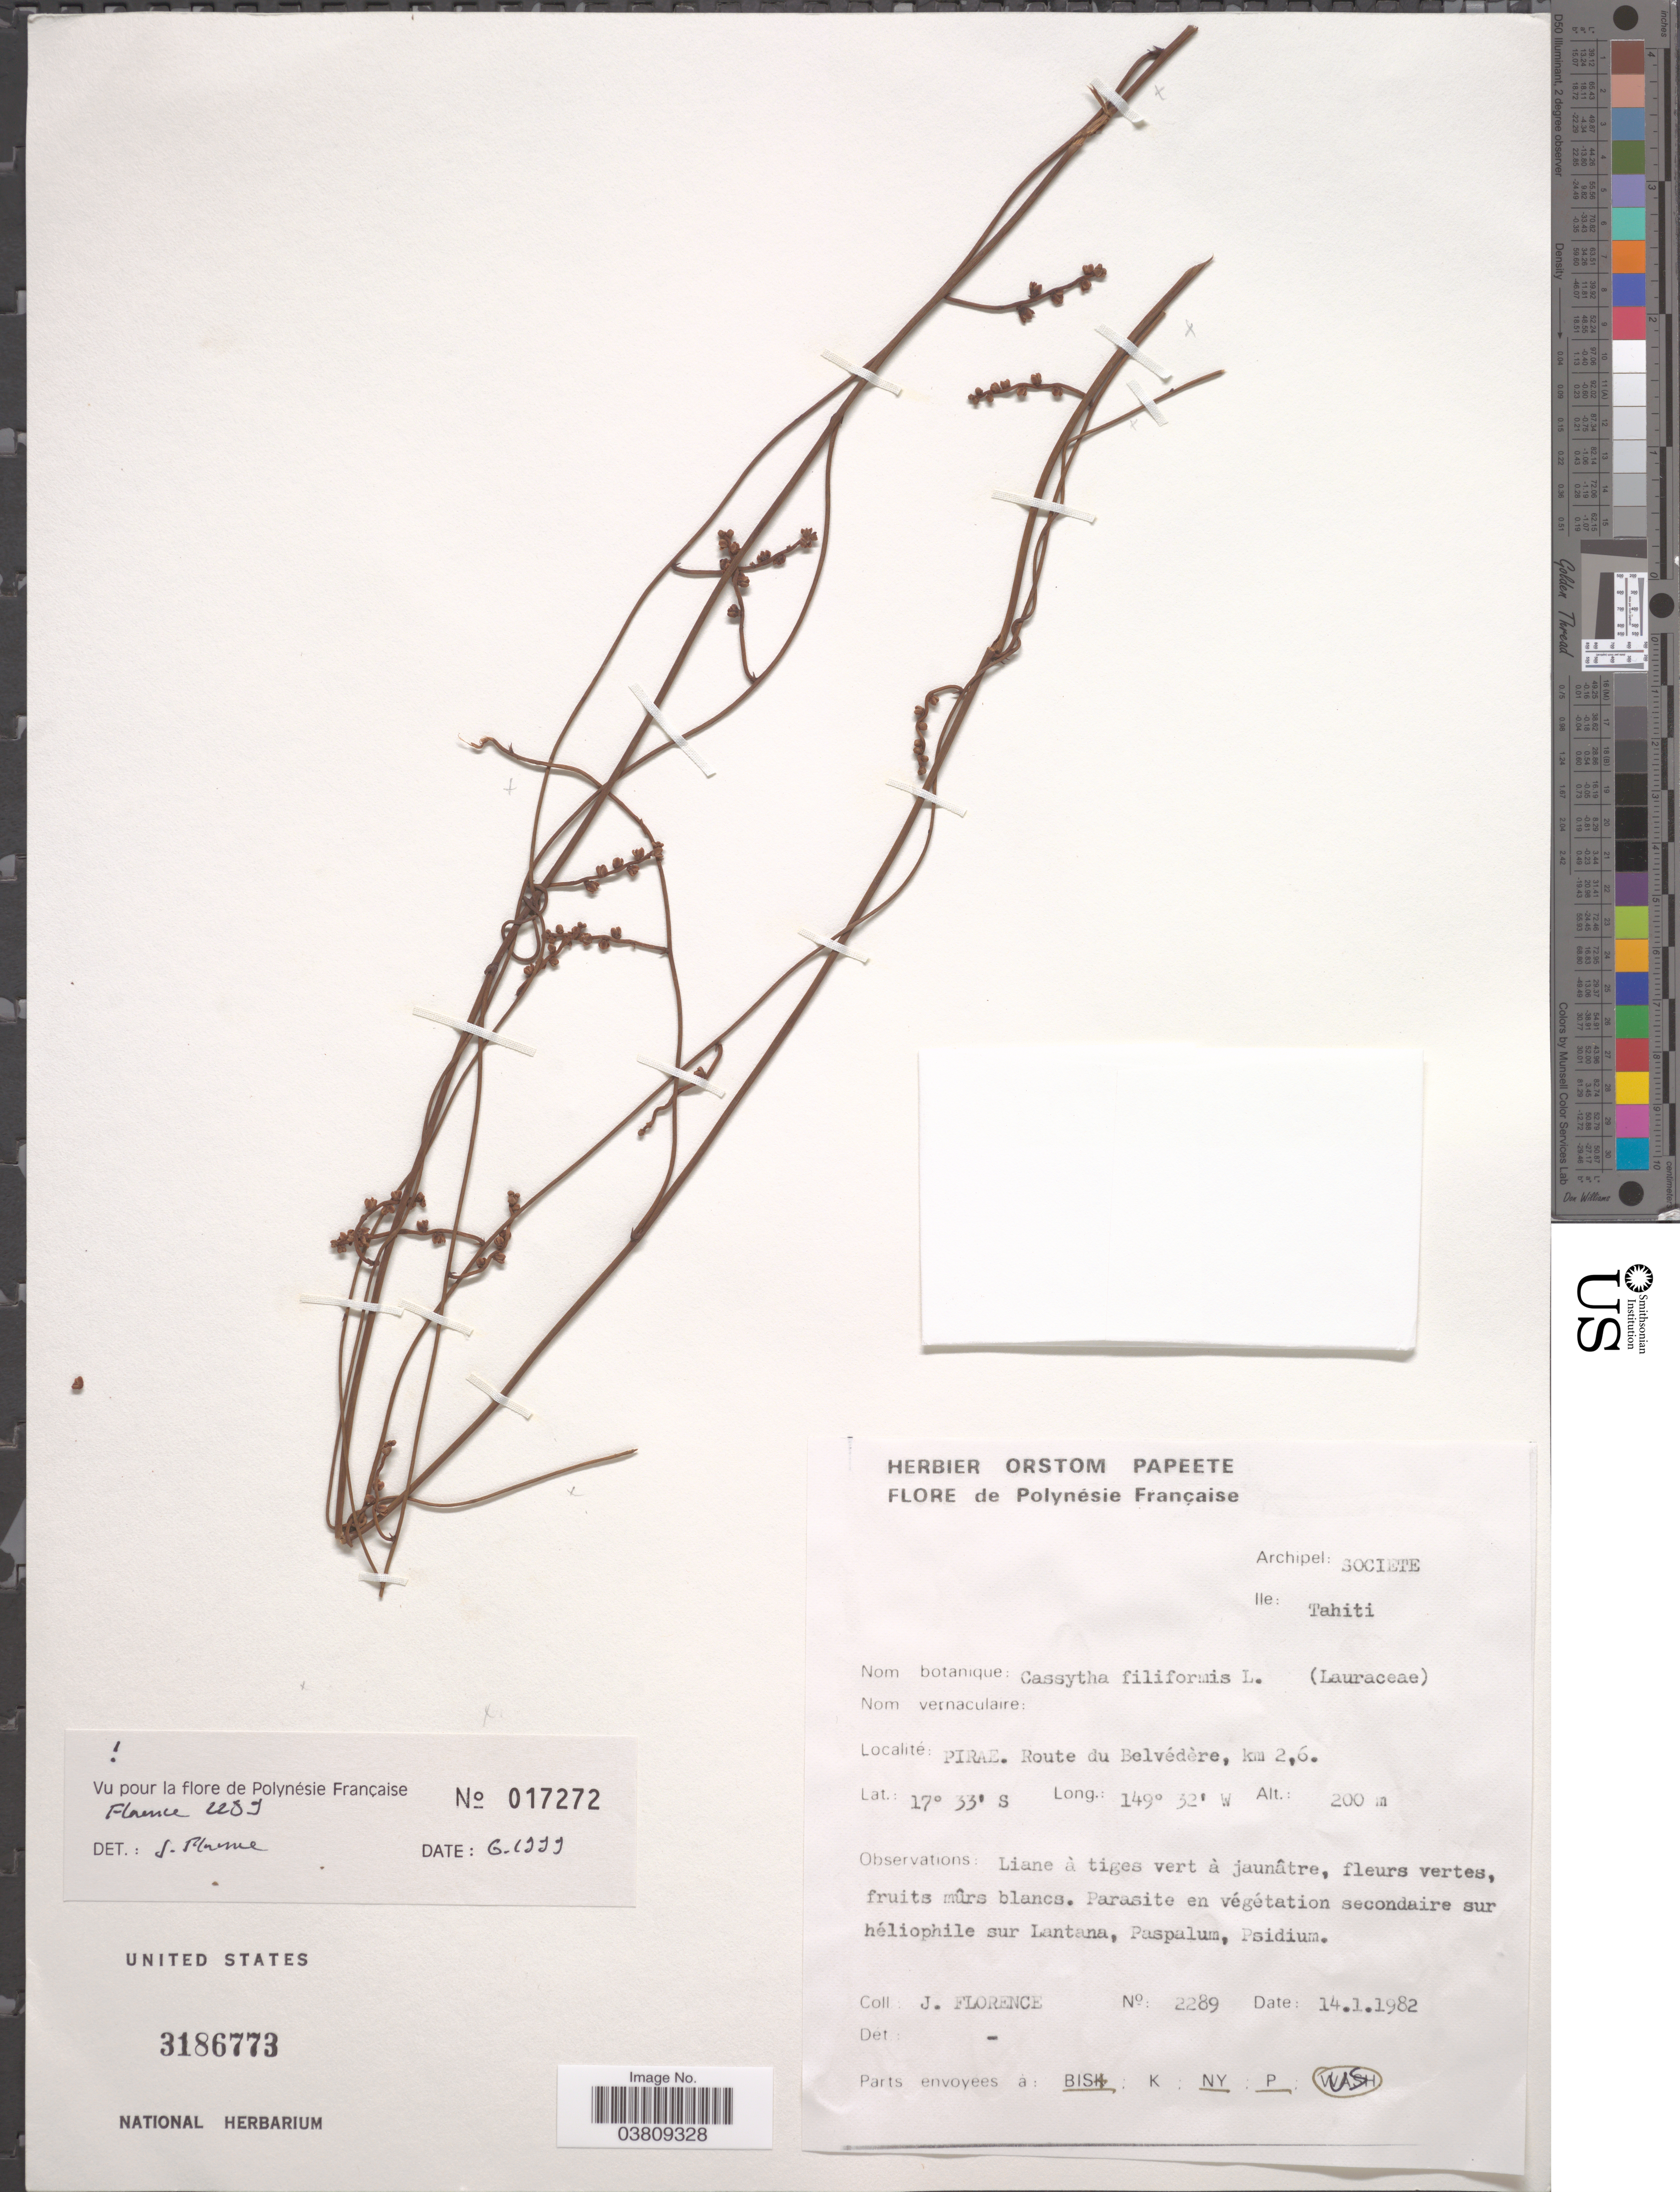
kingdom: Plantae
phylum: Tracheophyta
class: Magnoliopsida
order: Laurales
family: Lauraceae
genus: Cassytha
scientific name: Cassytha filiformis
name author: L.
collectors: J. Florence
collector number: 2289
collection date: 1982-01-14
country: French Polynesia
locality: Polynésie Française. Archipel: Societe. Ile: Tahiti. Pirae. Route du Belvédère, km 2,6.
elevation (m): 200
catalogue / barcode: US 3186773